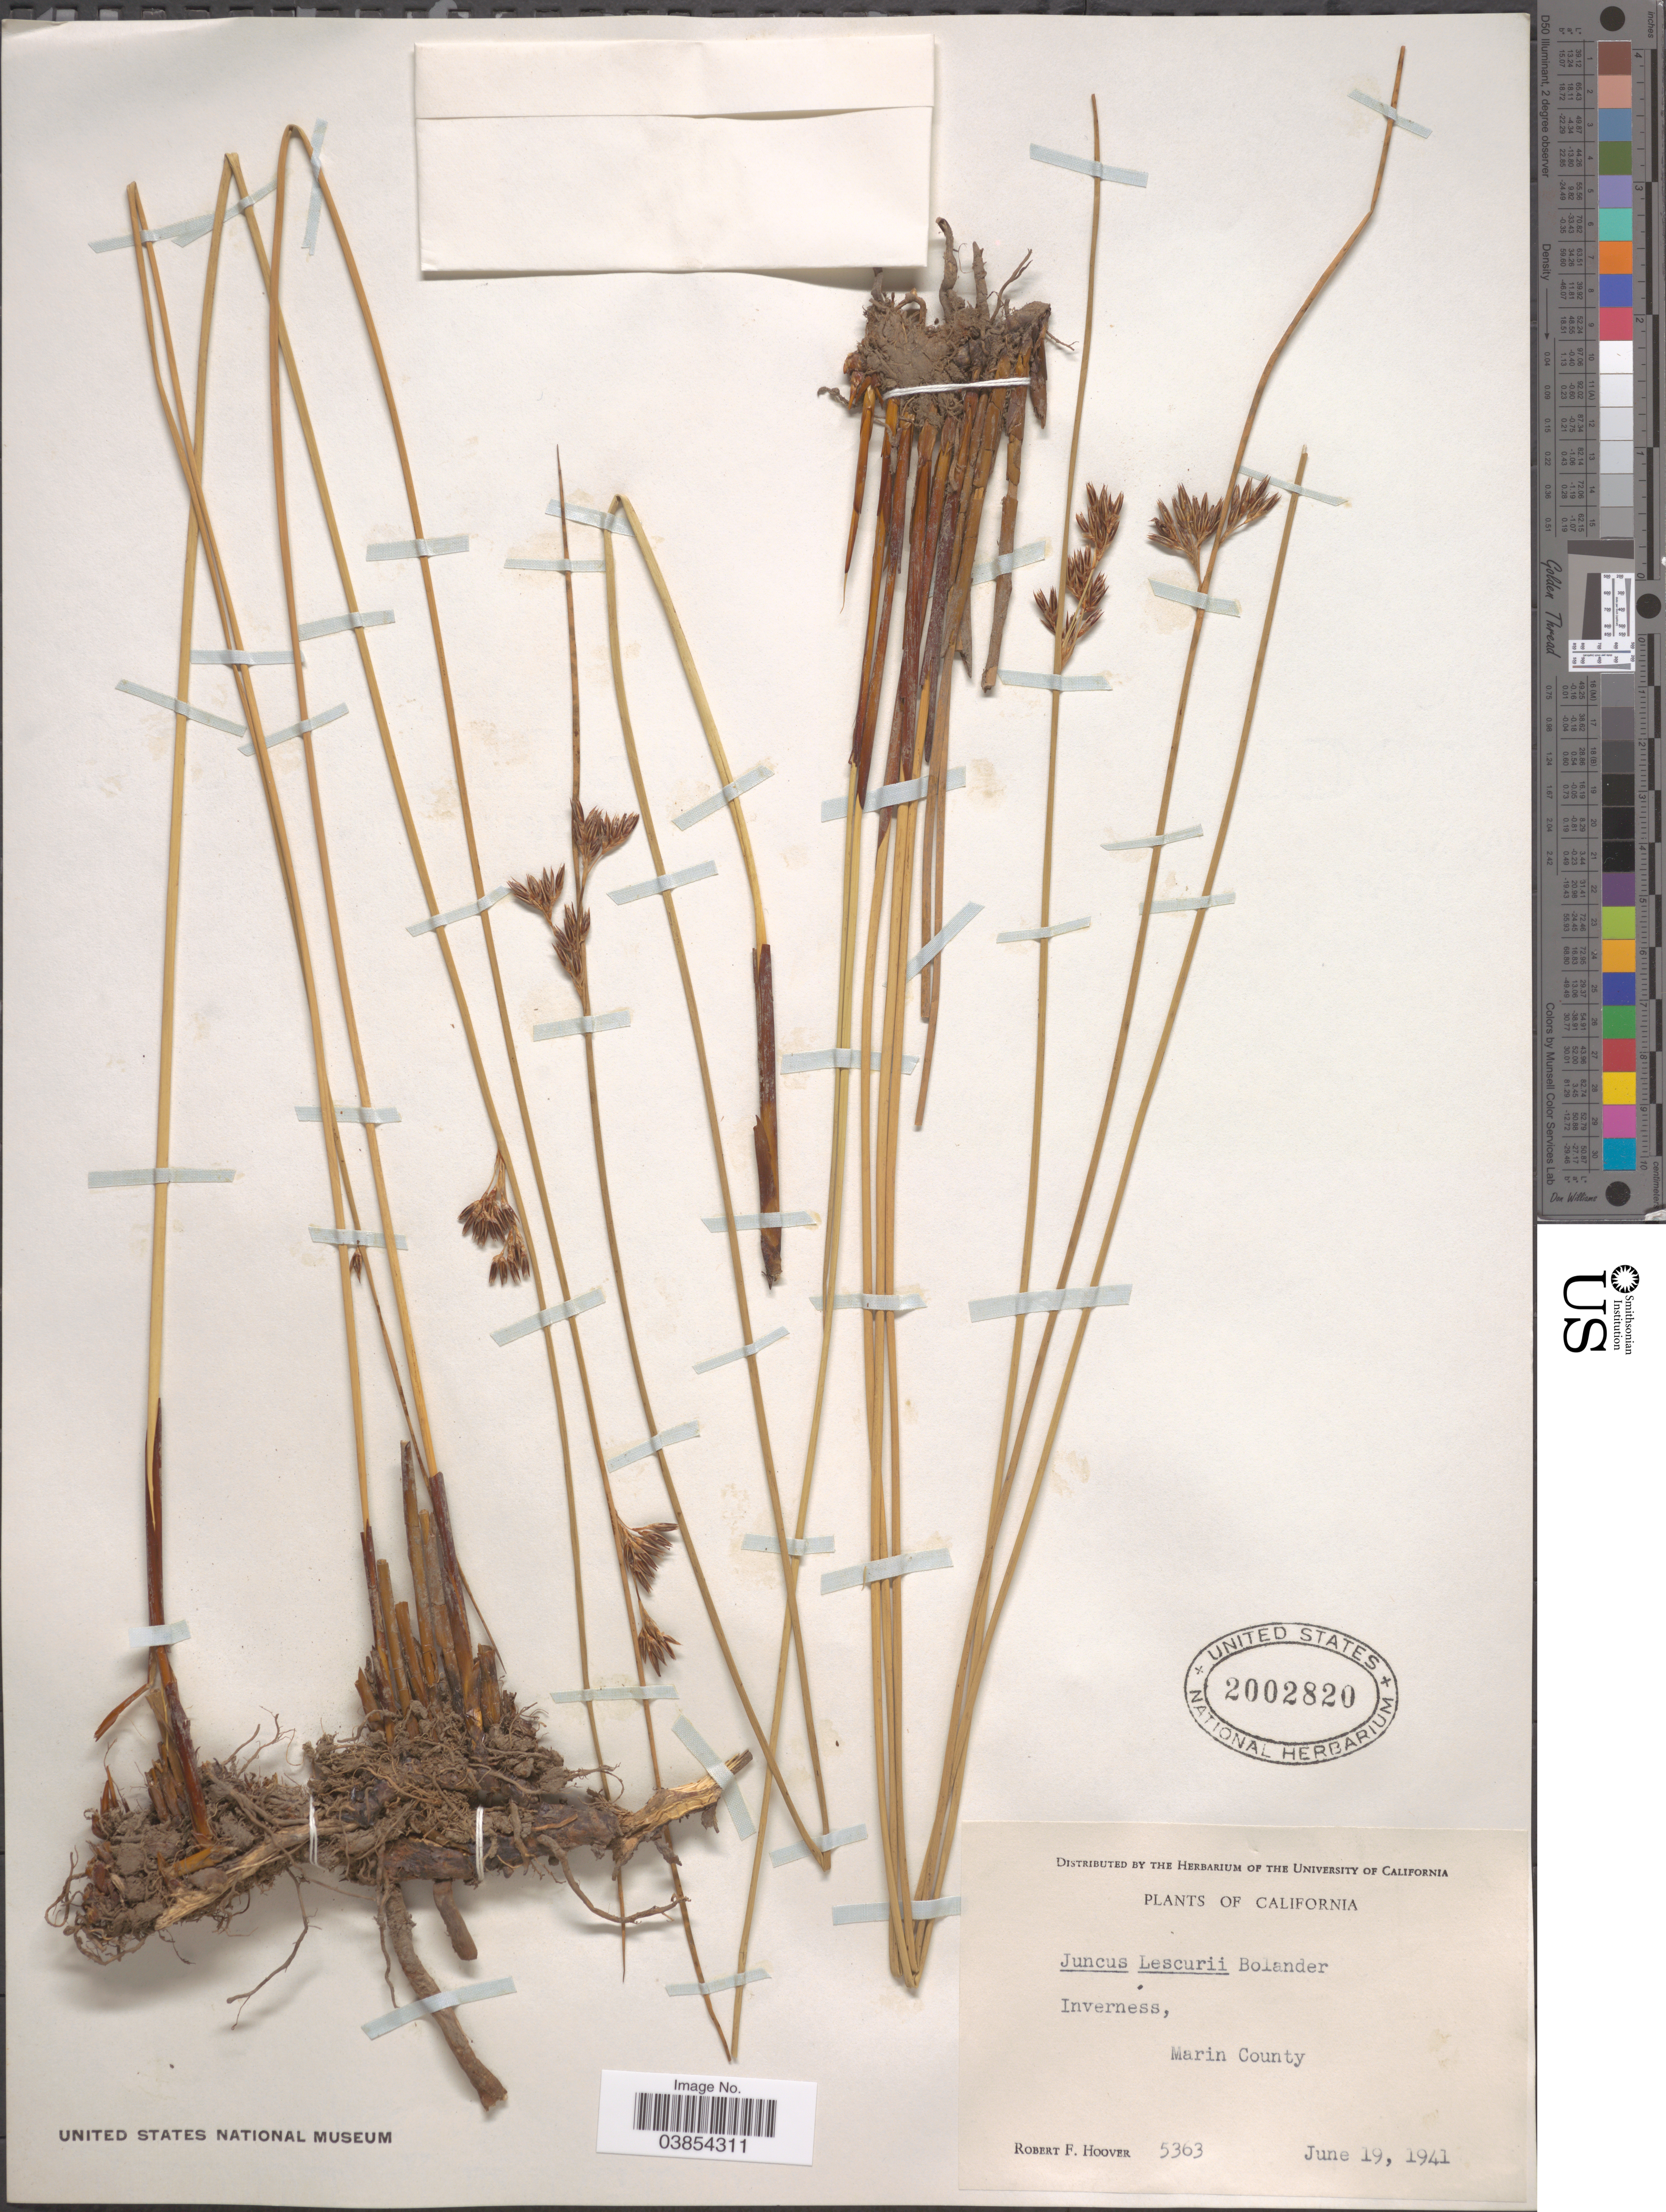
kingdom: Plantae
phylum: Tracheophyta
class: Liliopsida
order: Poales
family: Juncaceae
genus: Juncus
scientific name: Juncus lesueurii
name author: Bol.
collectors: R. F. Hoover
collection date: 1941-06-19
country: United States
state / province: California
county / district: Marin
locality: Inverness, Marin County.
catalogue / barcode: US 2002820